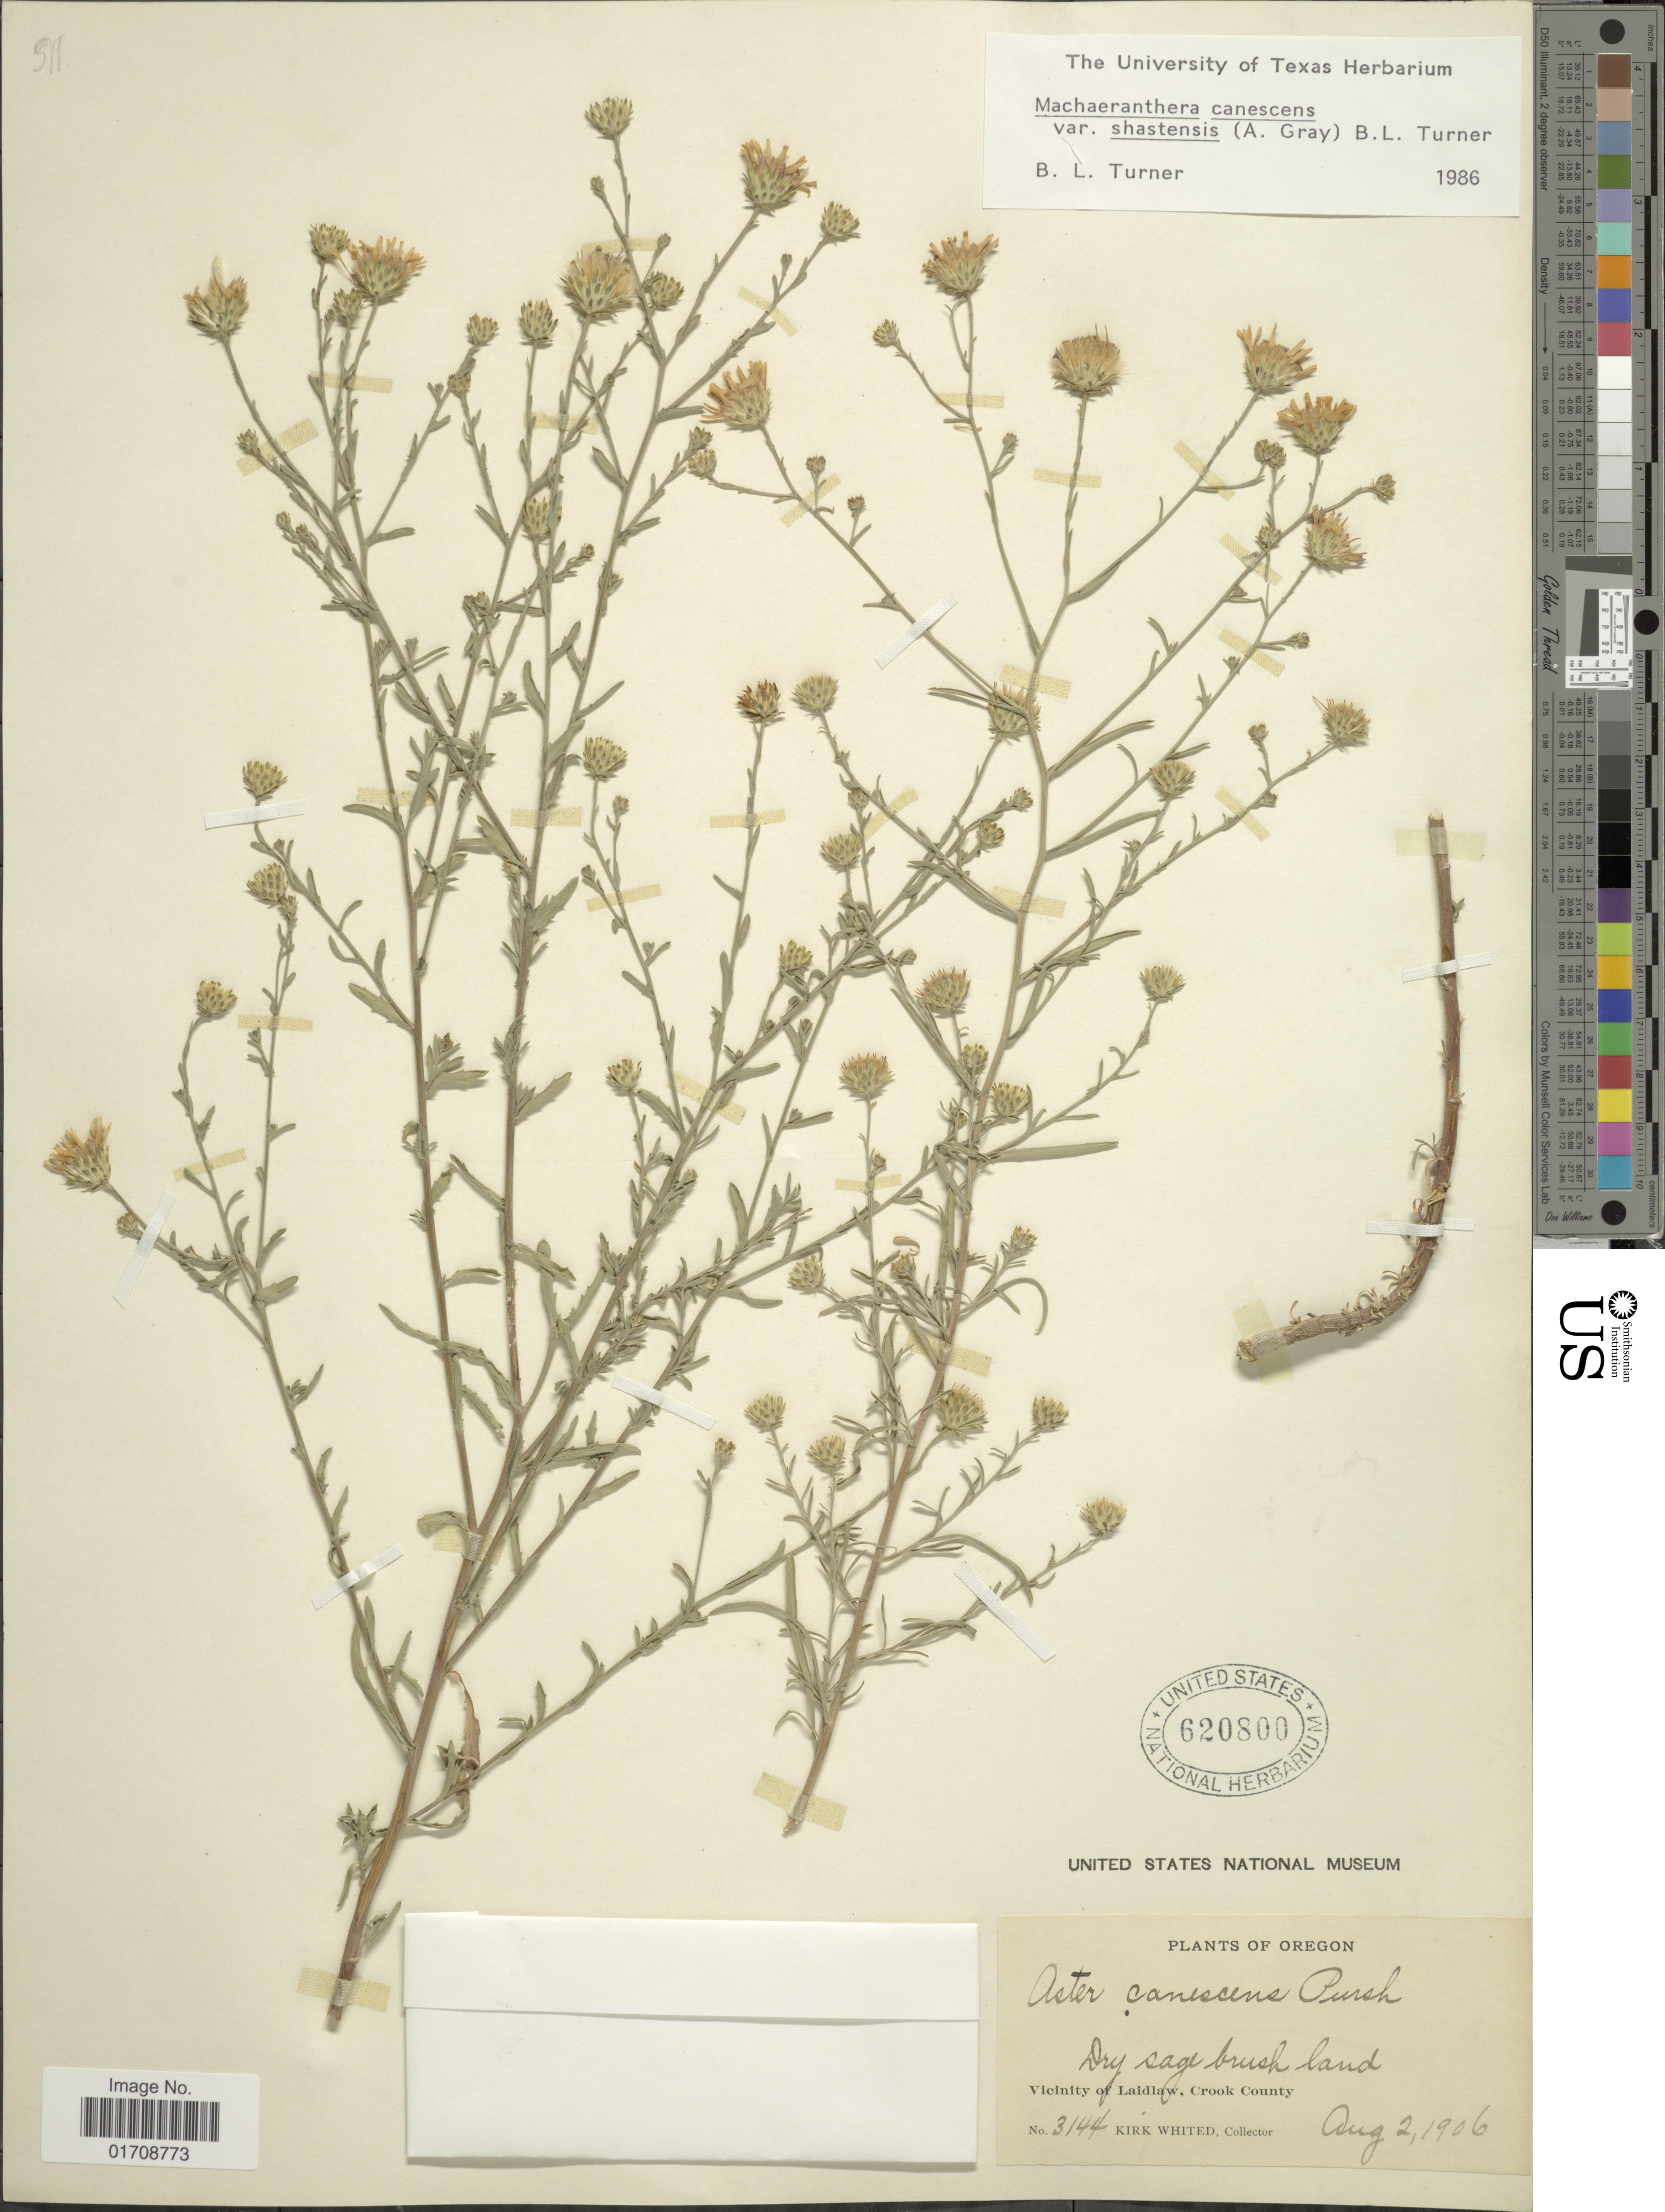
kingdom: Plantae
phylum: Tracheophyta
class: Magnoliopsida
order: Asterales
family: Asteraceae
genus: Machaeranthera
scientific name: Machaeranthera canescens var. shastensis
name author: (A. Gray) B.L. Turner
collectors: K. Whited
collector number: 3144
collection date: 1906-08-02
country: United States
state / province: Oregon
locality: Vicinity of Laidlaw, Crook County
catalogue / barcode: US 620800